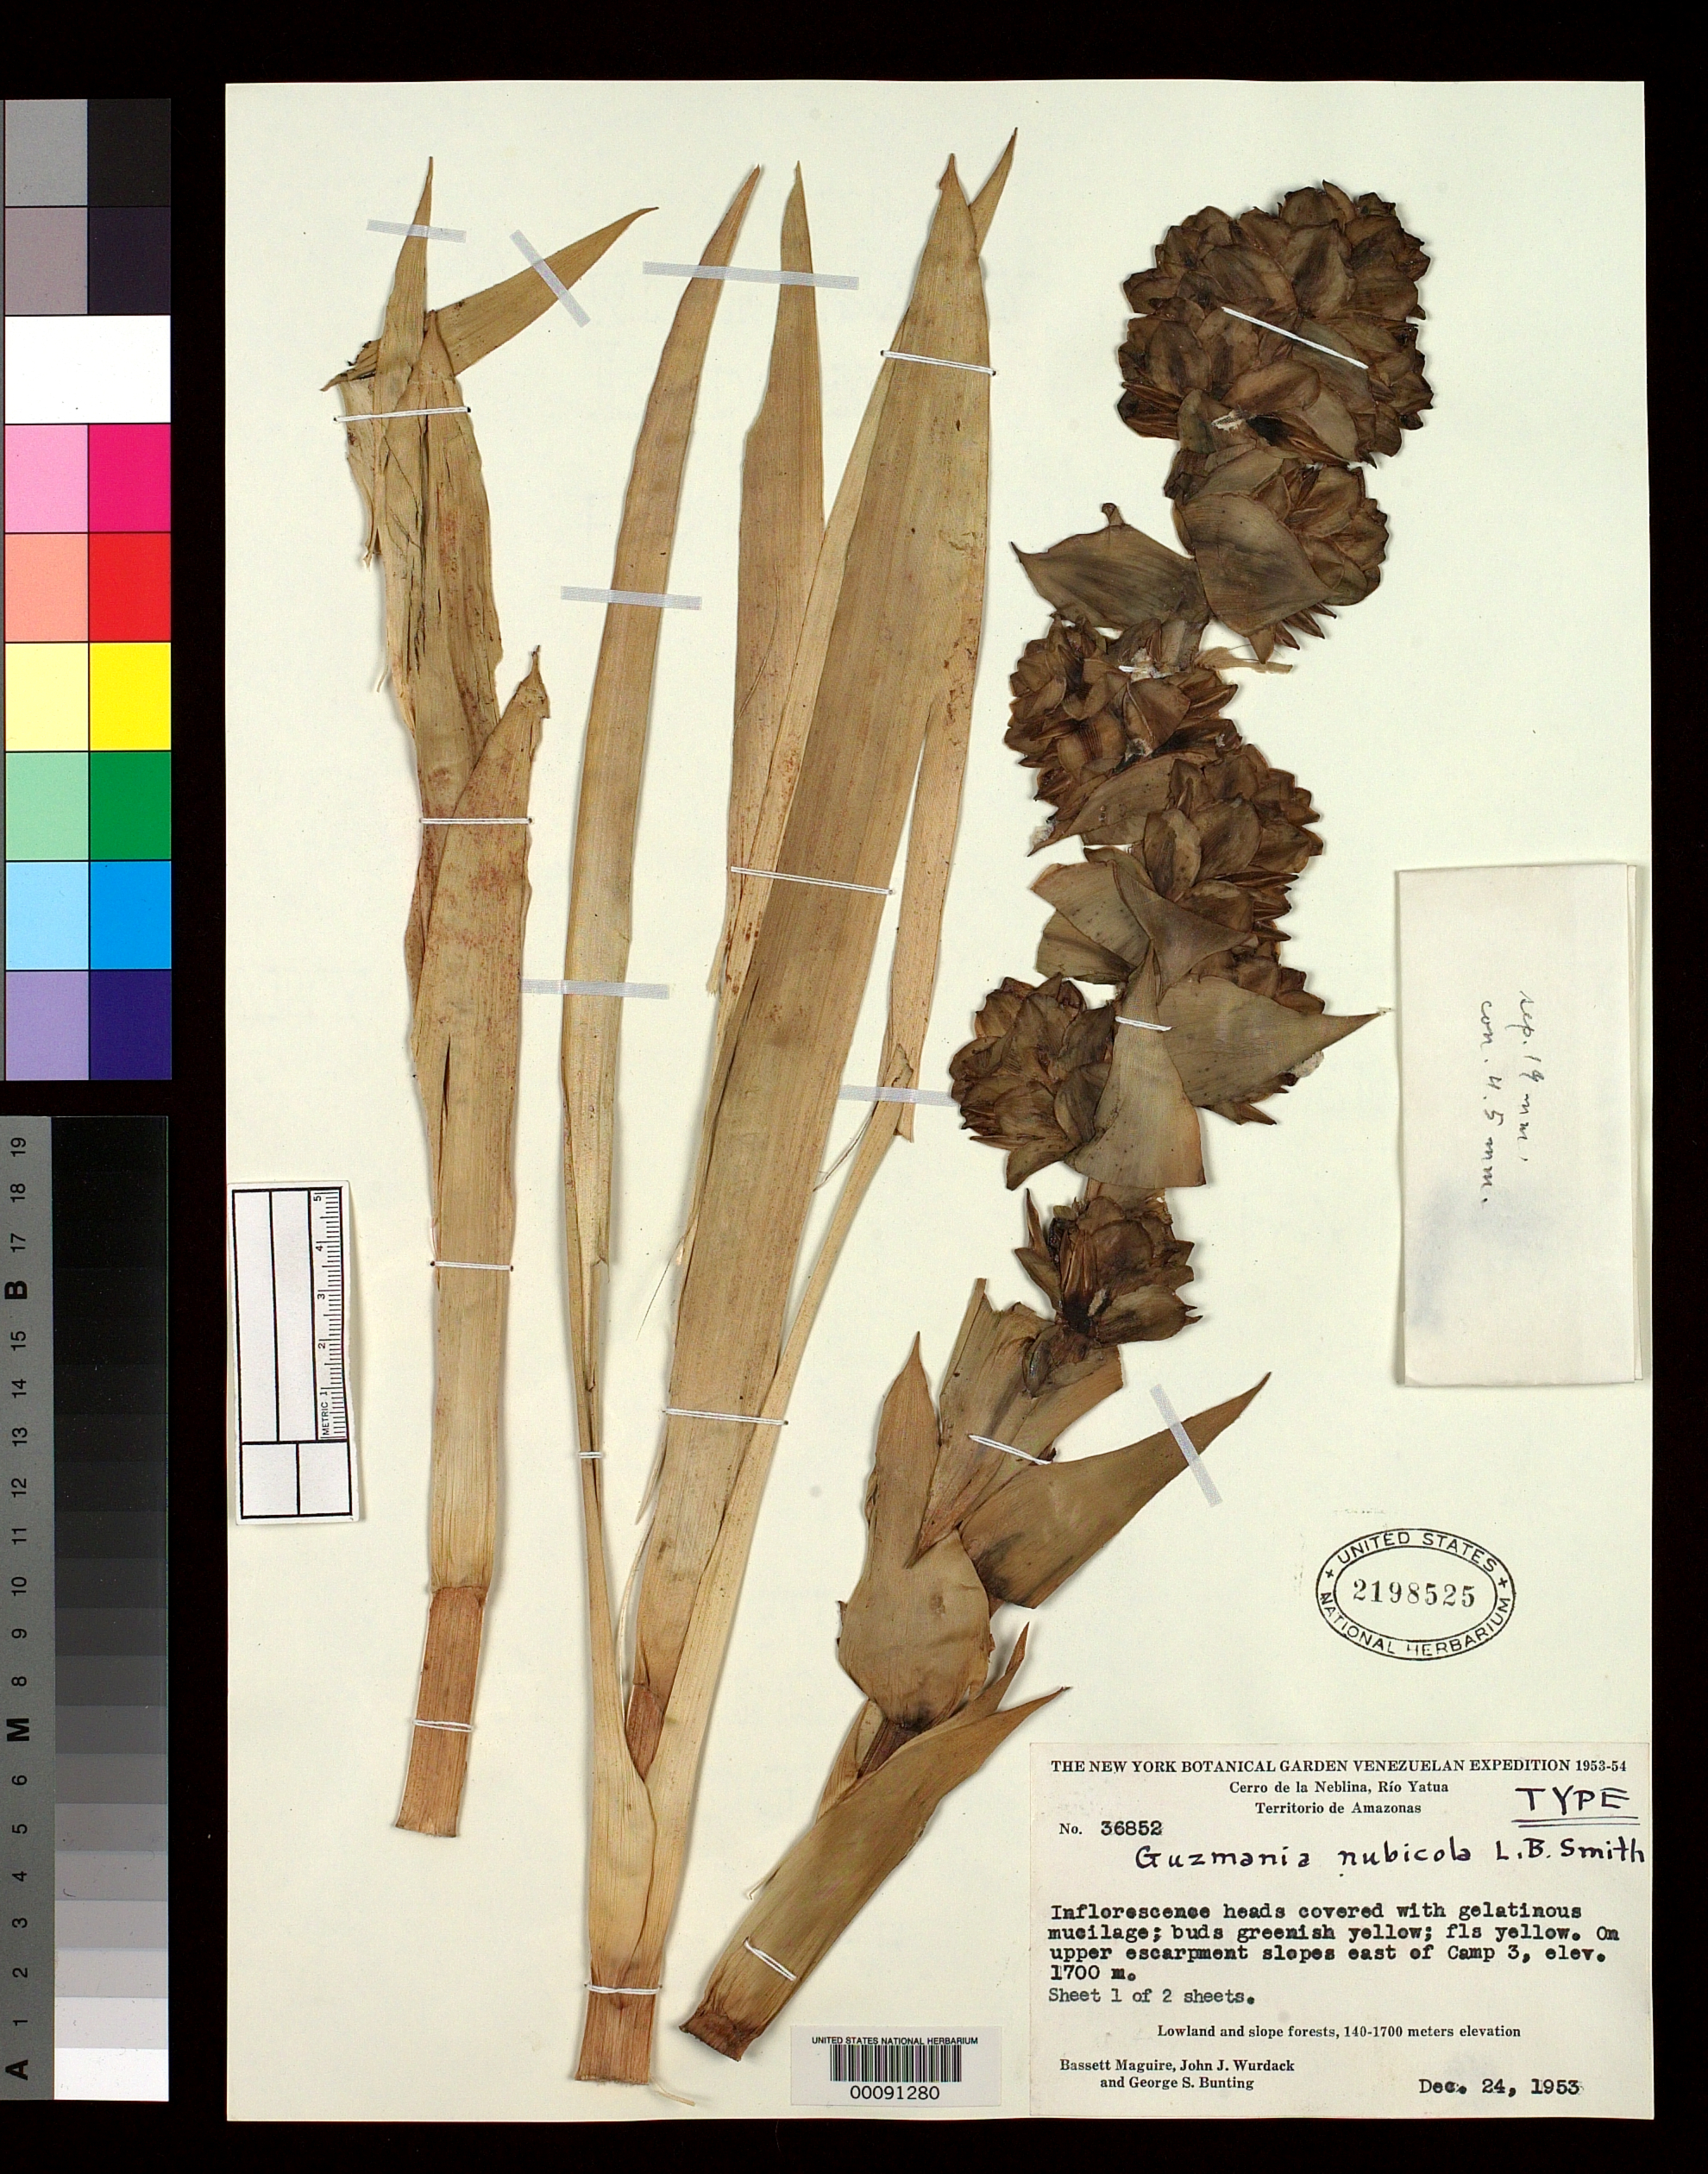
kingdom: Plantae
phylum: Tracheophyta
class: Liliopsida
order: Poales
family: Bromeliaceae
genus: Guzmania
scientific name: Guzmania nubicola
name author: L.B. Sm.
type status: Holotype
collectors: B. Maguire, J. J. Wurdack & G. S. Bunting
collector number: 36852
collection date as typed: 24 Dec 1953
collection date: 1953-12-24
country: Venezuela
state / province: Amazonas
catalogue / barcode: US 2198525